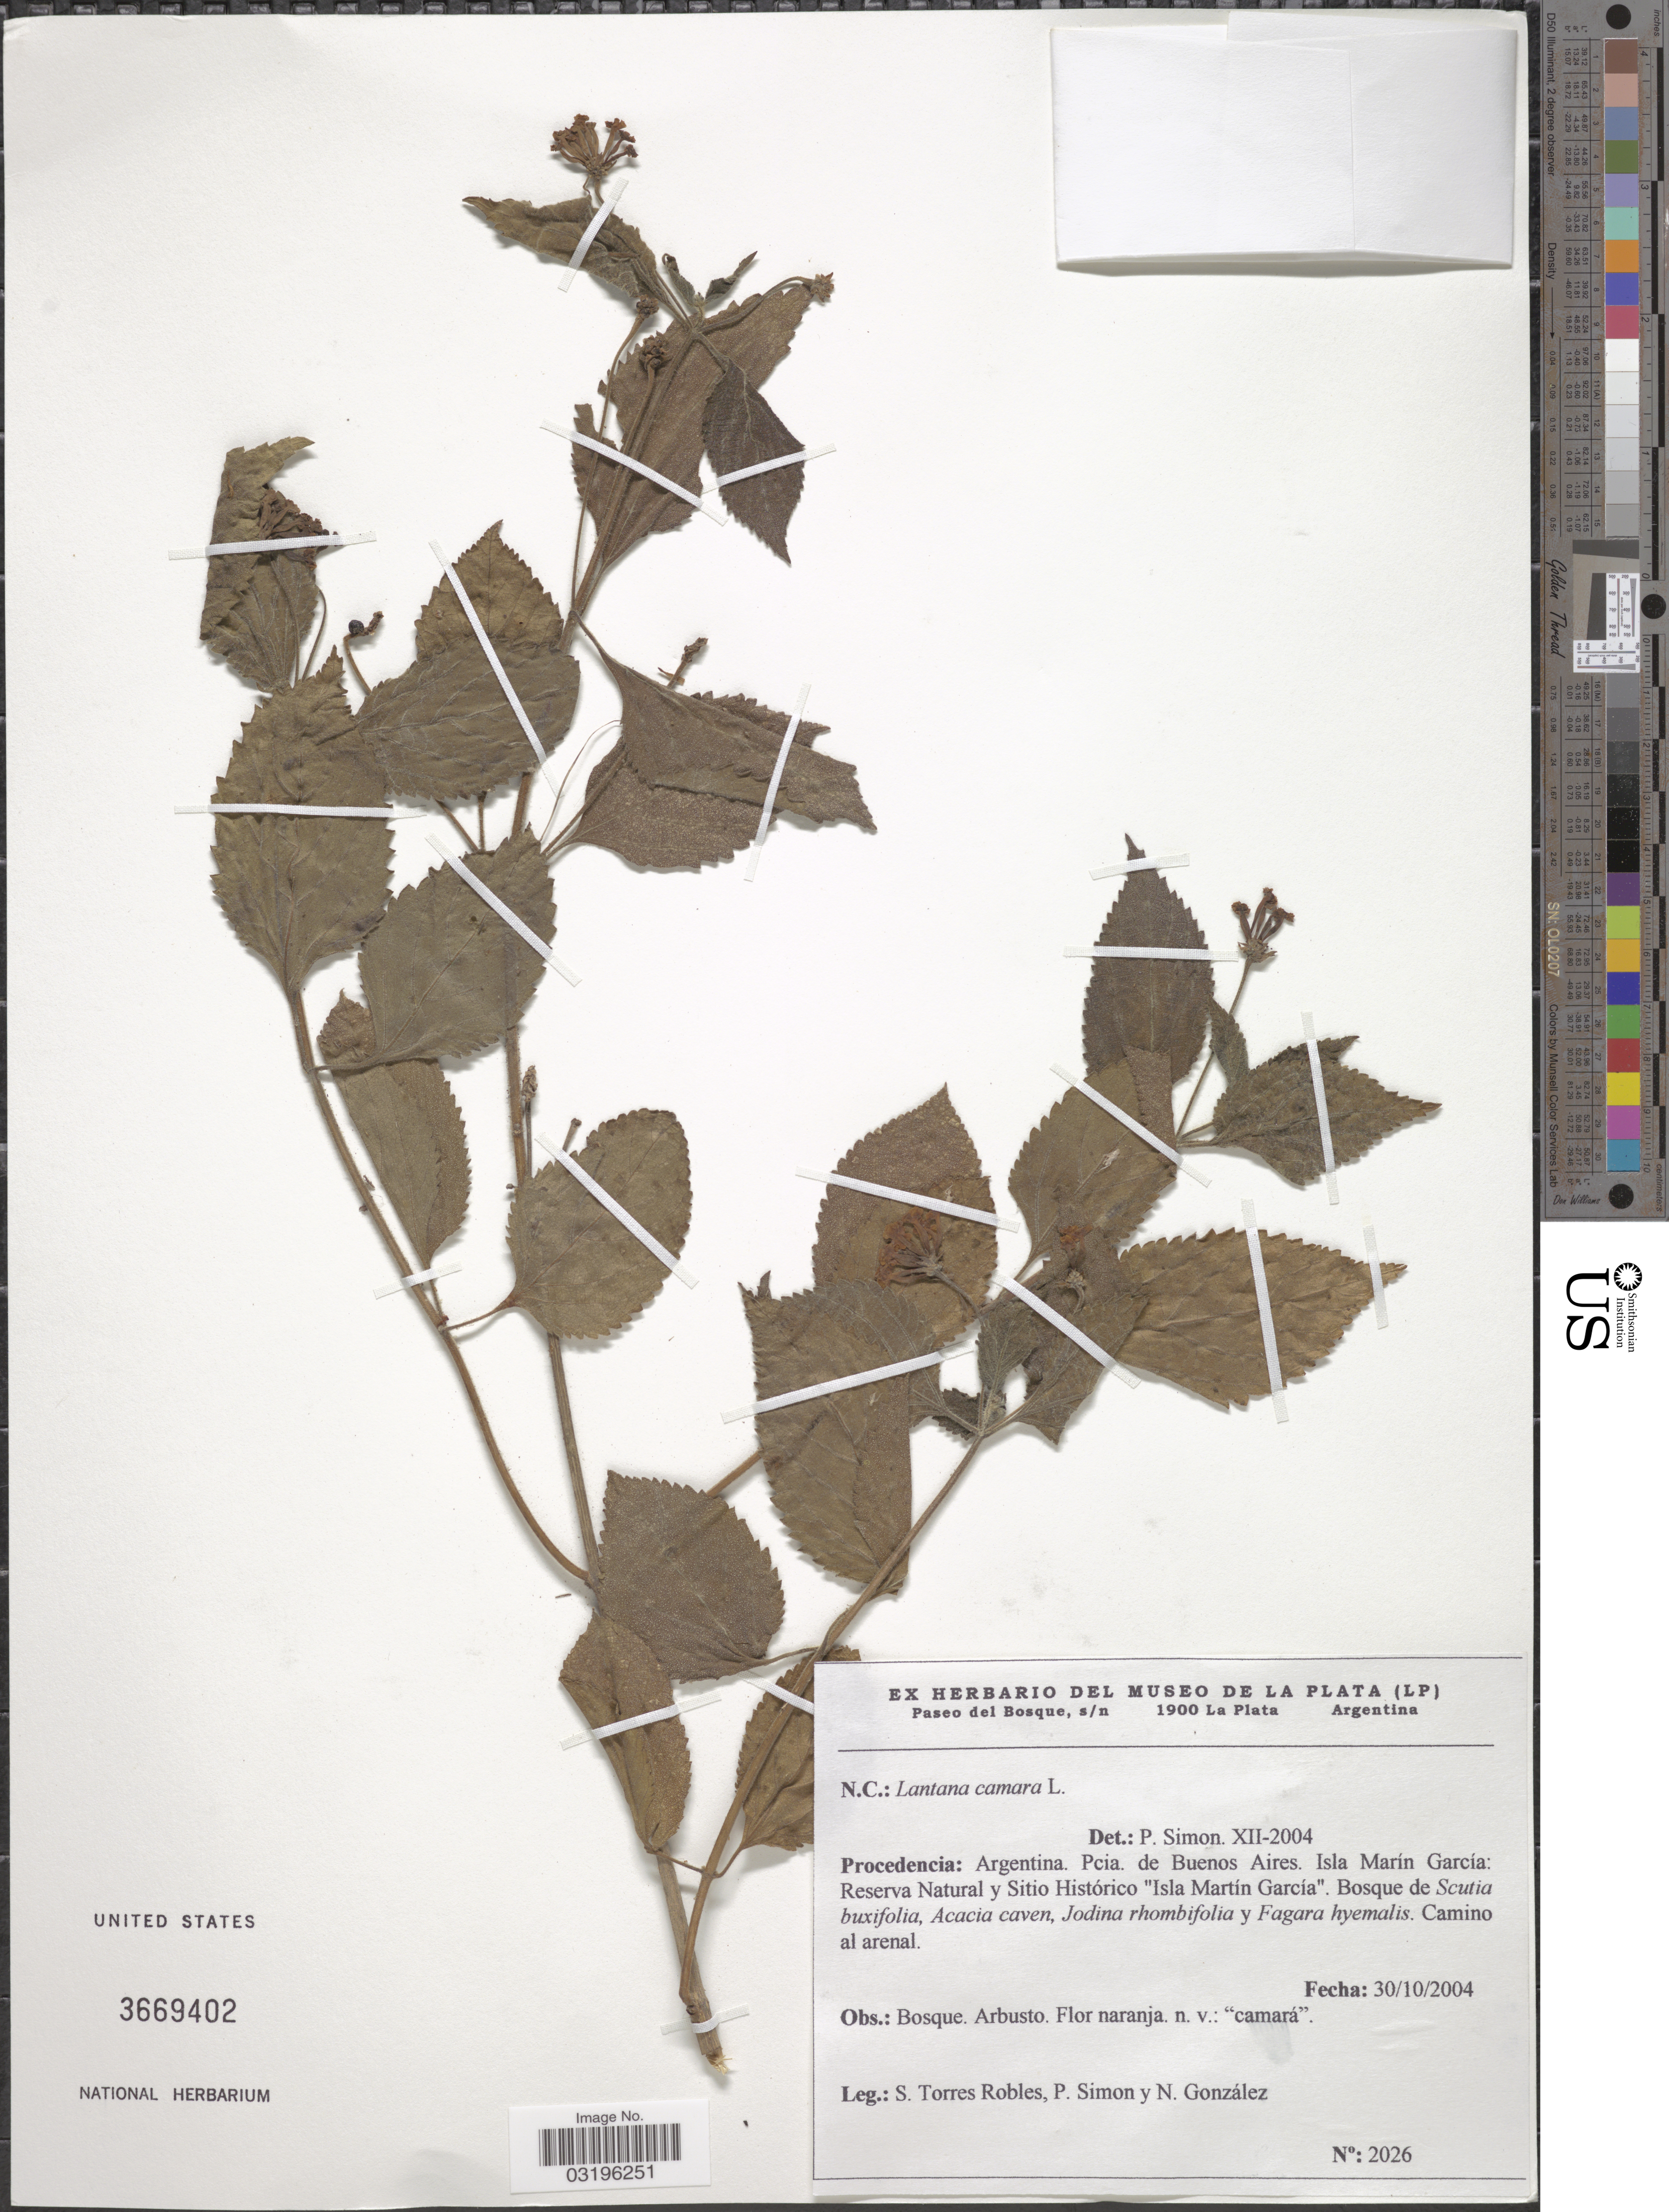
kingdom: Plantae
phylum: Tracheophyta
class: Magnoliopsida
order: Lamiales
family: Verbenaceae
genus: Lantana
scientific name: Lantana camara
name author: L.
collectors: S. Torres Robles, P. Simon & N. Gonzalez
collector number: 2026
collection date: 2004-10-30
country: Argentina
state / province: Buenos Aires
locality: Isla Marín García: Reserva Natural y Sitio Histórico "Isla Martín Garcia".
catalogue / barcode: US 3669402